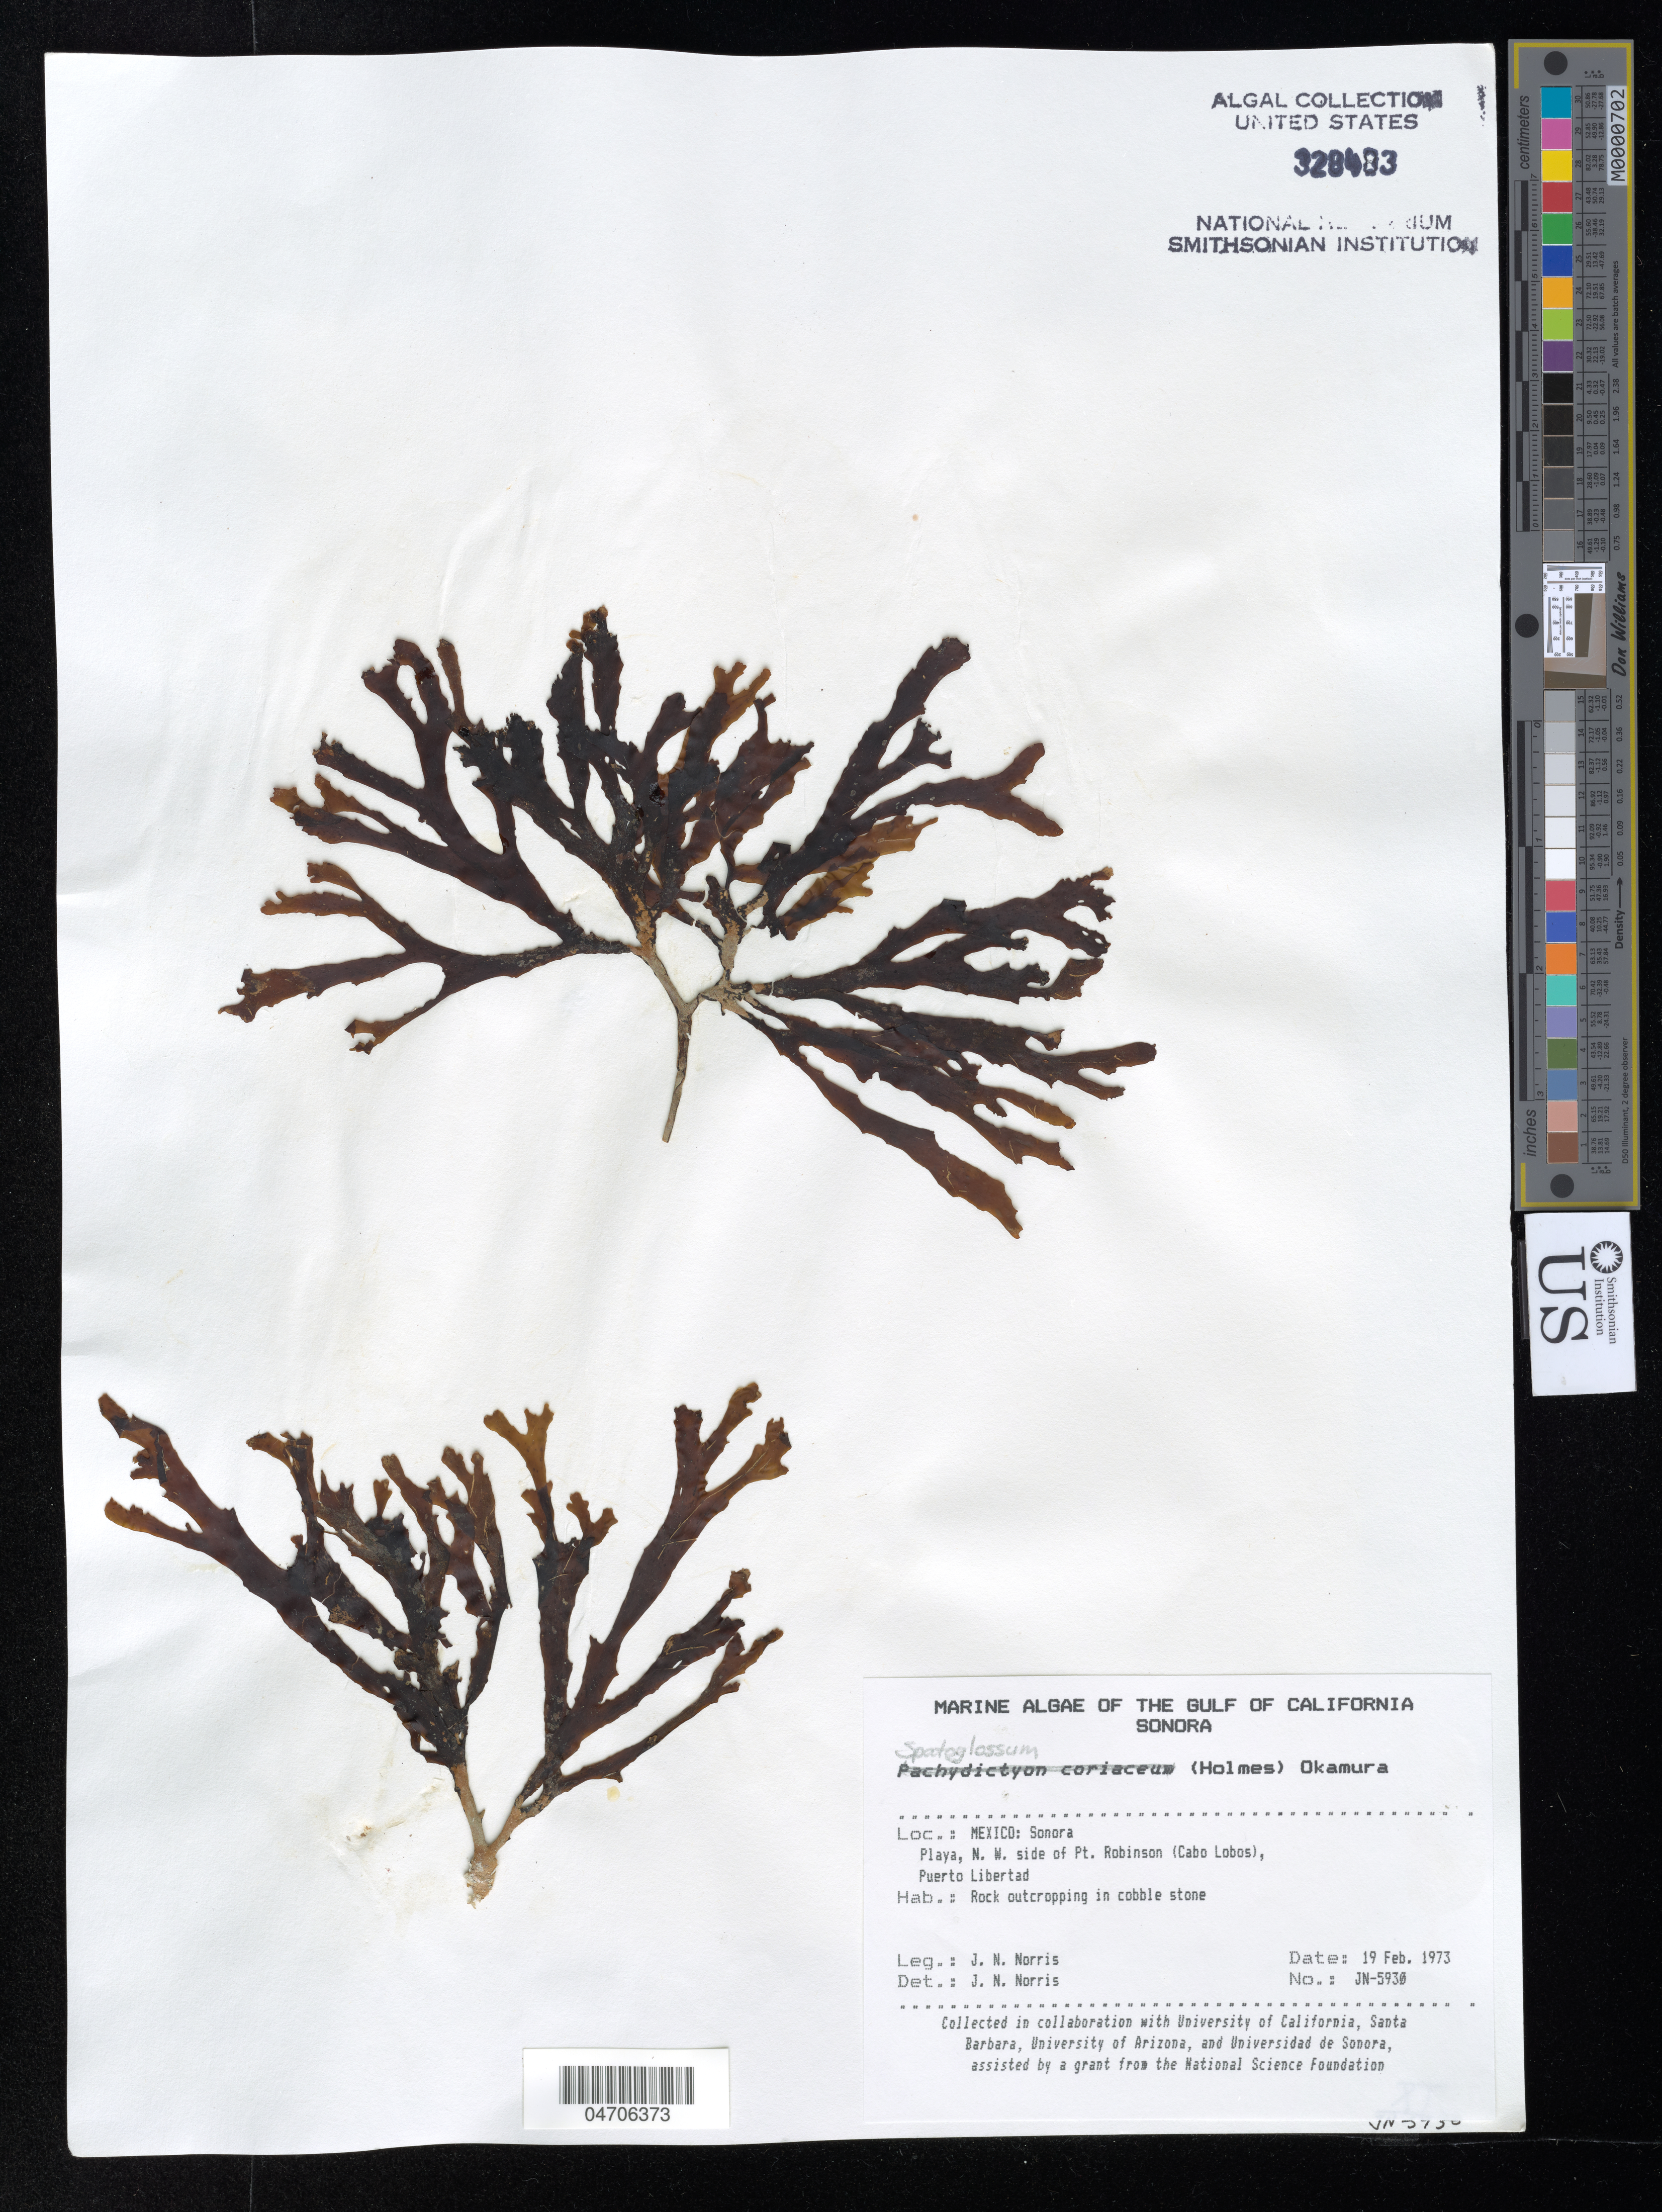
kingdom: Chromista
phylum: Ochrophyta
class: Phaeophyceae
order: Dictyotales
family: Dictyotaceae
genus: Spatoglossum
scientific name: Spatoglossum sp.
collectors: J. Norris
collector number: JN-5930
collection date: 1973-02-19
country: Mexico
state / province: Sonora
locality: The Gulf of California. Playa, N. W. side of Pt. Robinson (Cabo Lobos), Puerto Libertad.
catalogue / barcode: US 328403